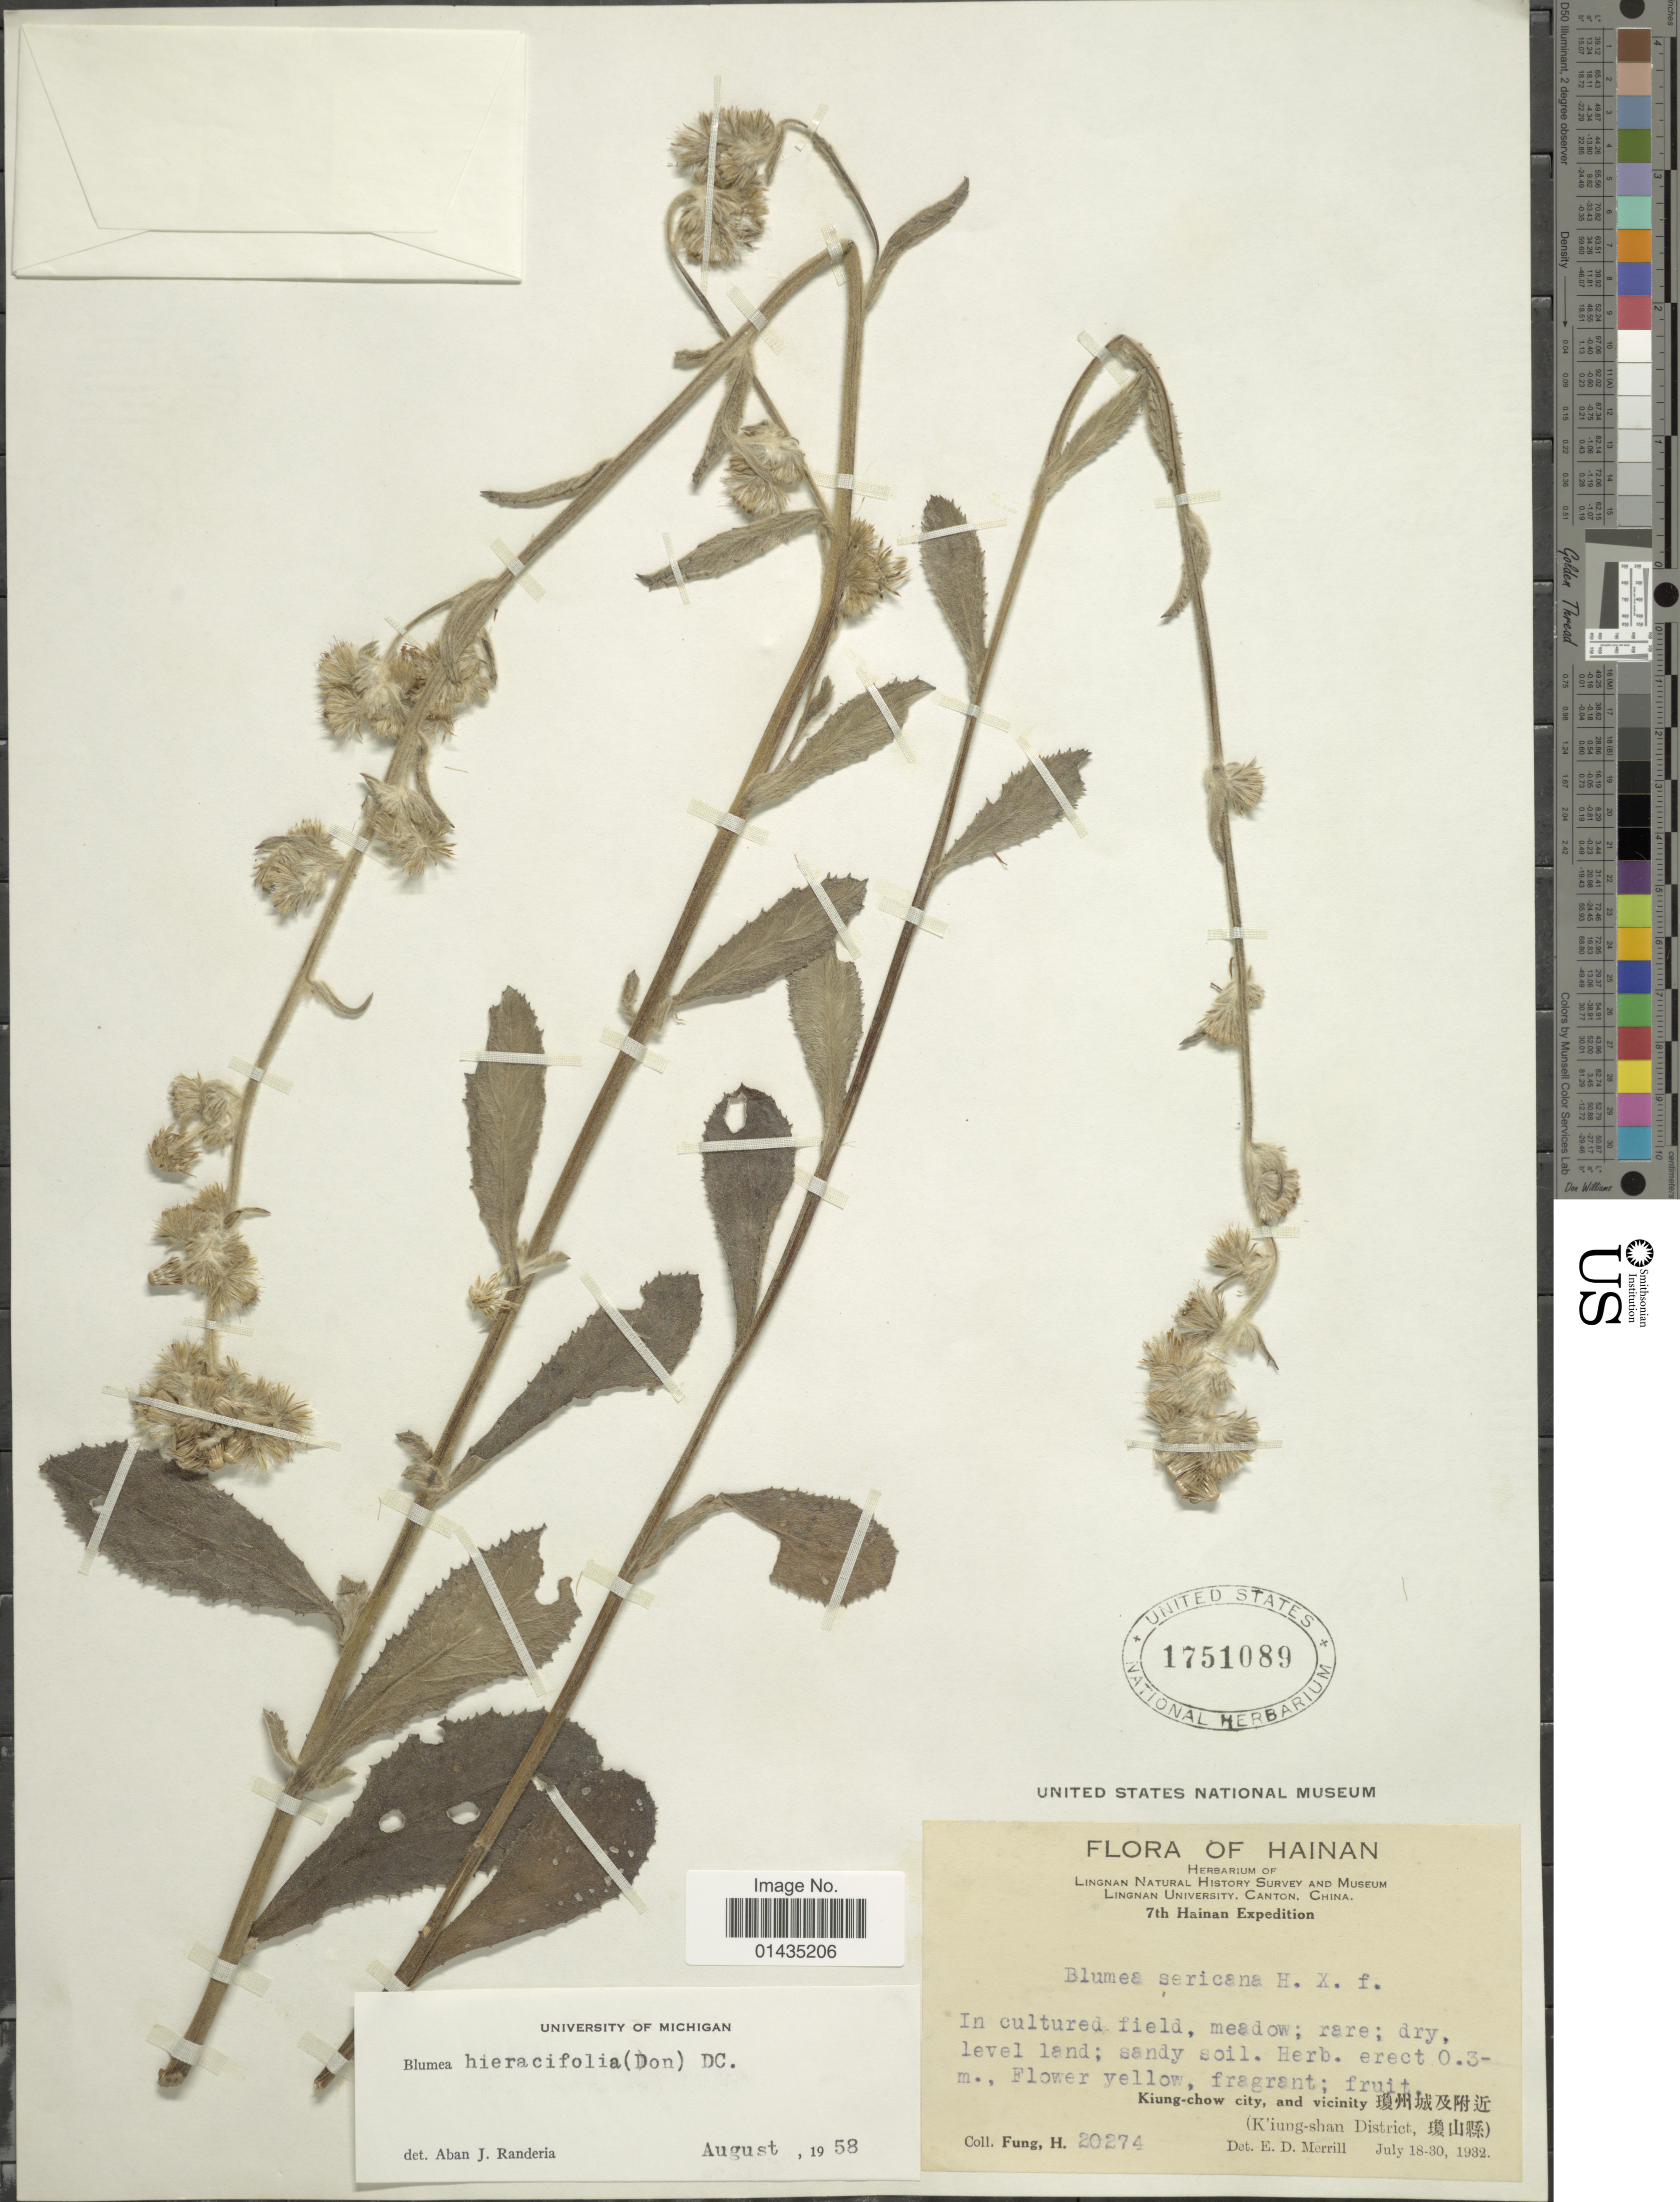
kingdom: Plantae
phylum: Tracheophyta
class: Magnoliopsida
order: Asterales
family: Asteraceae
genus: Blumea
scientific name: Blumea hieraciifolia var. hieraciifolia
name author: (Spreng.) DC.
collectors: H. Fung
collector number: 20274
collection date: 1932-07-18/1932-07-30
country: China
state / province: Hainan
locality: Kiung-chow city, and vicinity, K'iung-shan District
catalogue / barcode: US 1751089